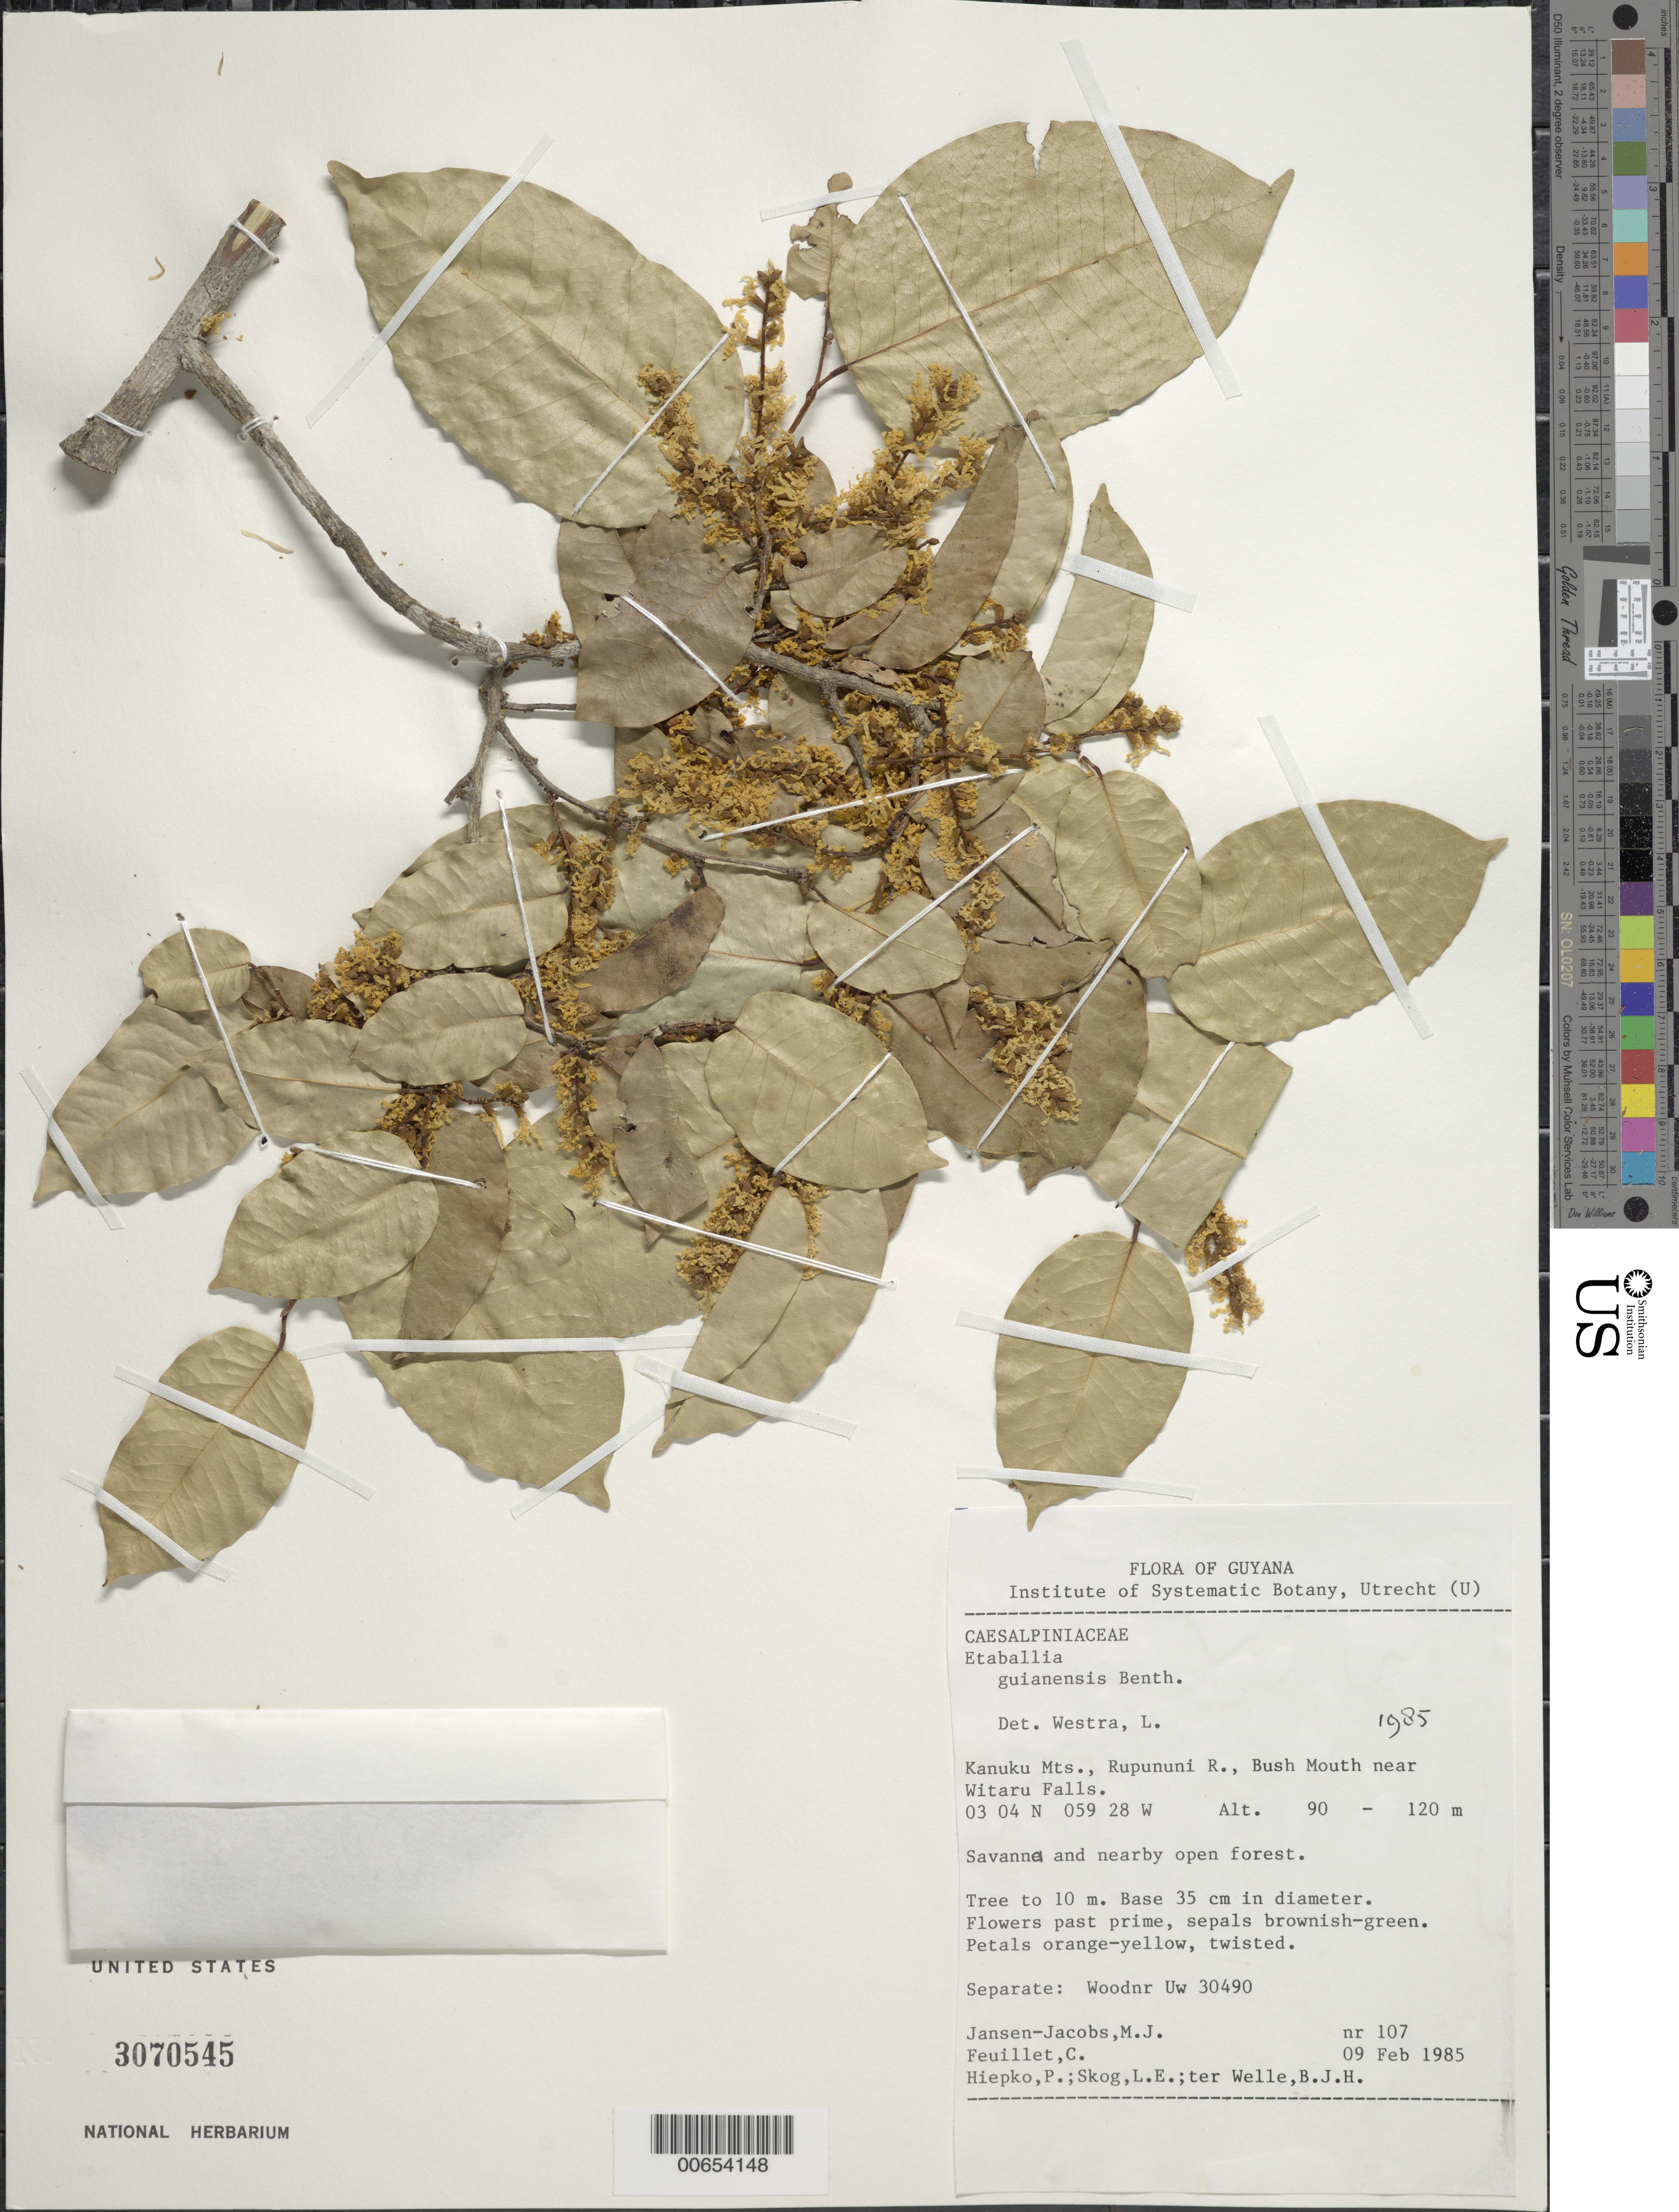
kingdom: Plantae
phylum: Tracheophyta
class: Magnoliopsida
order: Fabales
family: Fabaceae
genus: Pterocarpus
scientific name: Pterocarpus dubius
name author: (Kunth) Spreng.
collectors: M. J. Jansen-Jacobs, C. Feuillet, P. H. Hiepko, L. E. Skog & B. Welle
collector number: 107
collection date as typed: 9-Feb-85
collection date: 1985-02-09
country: Guyana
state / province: U. Takutu-U. Essequibo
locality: Kanuku Mts., Rupununi R., Bush Mouth near Witaru Falls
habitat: Savanna and nearby open forest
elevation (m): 90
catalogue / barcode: US 3070545